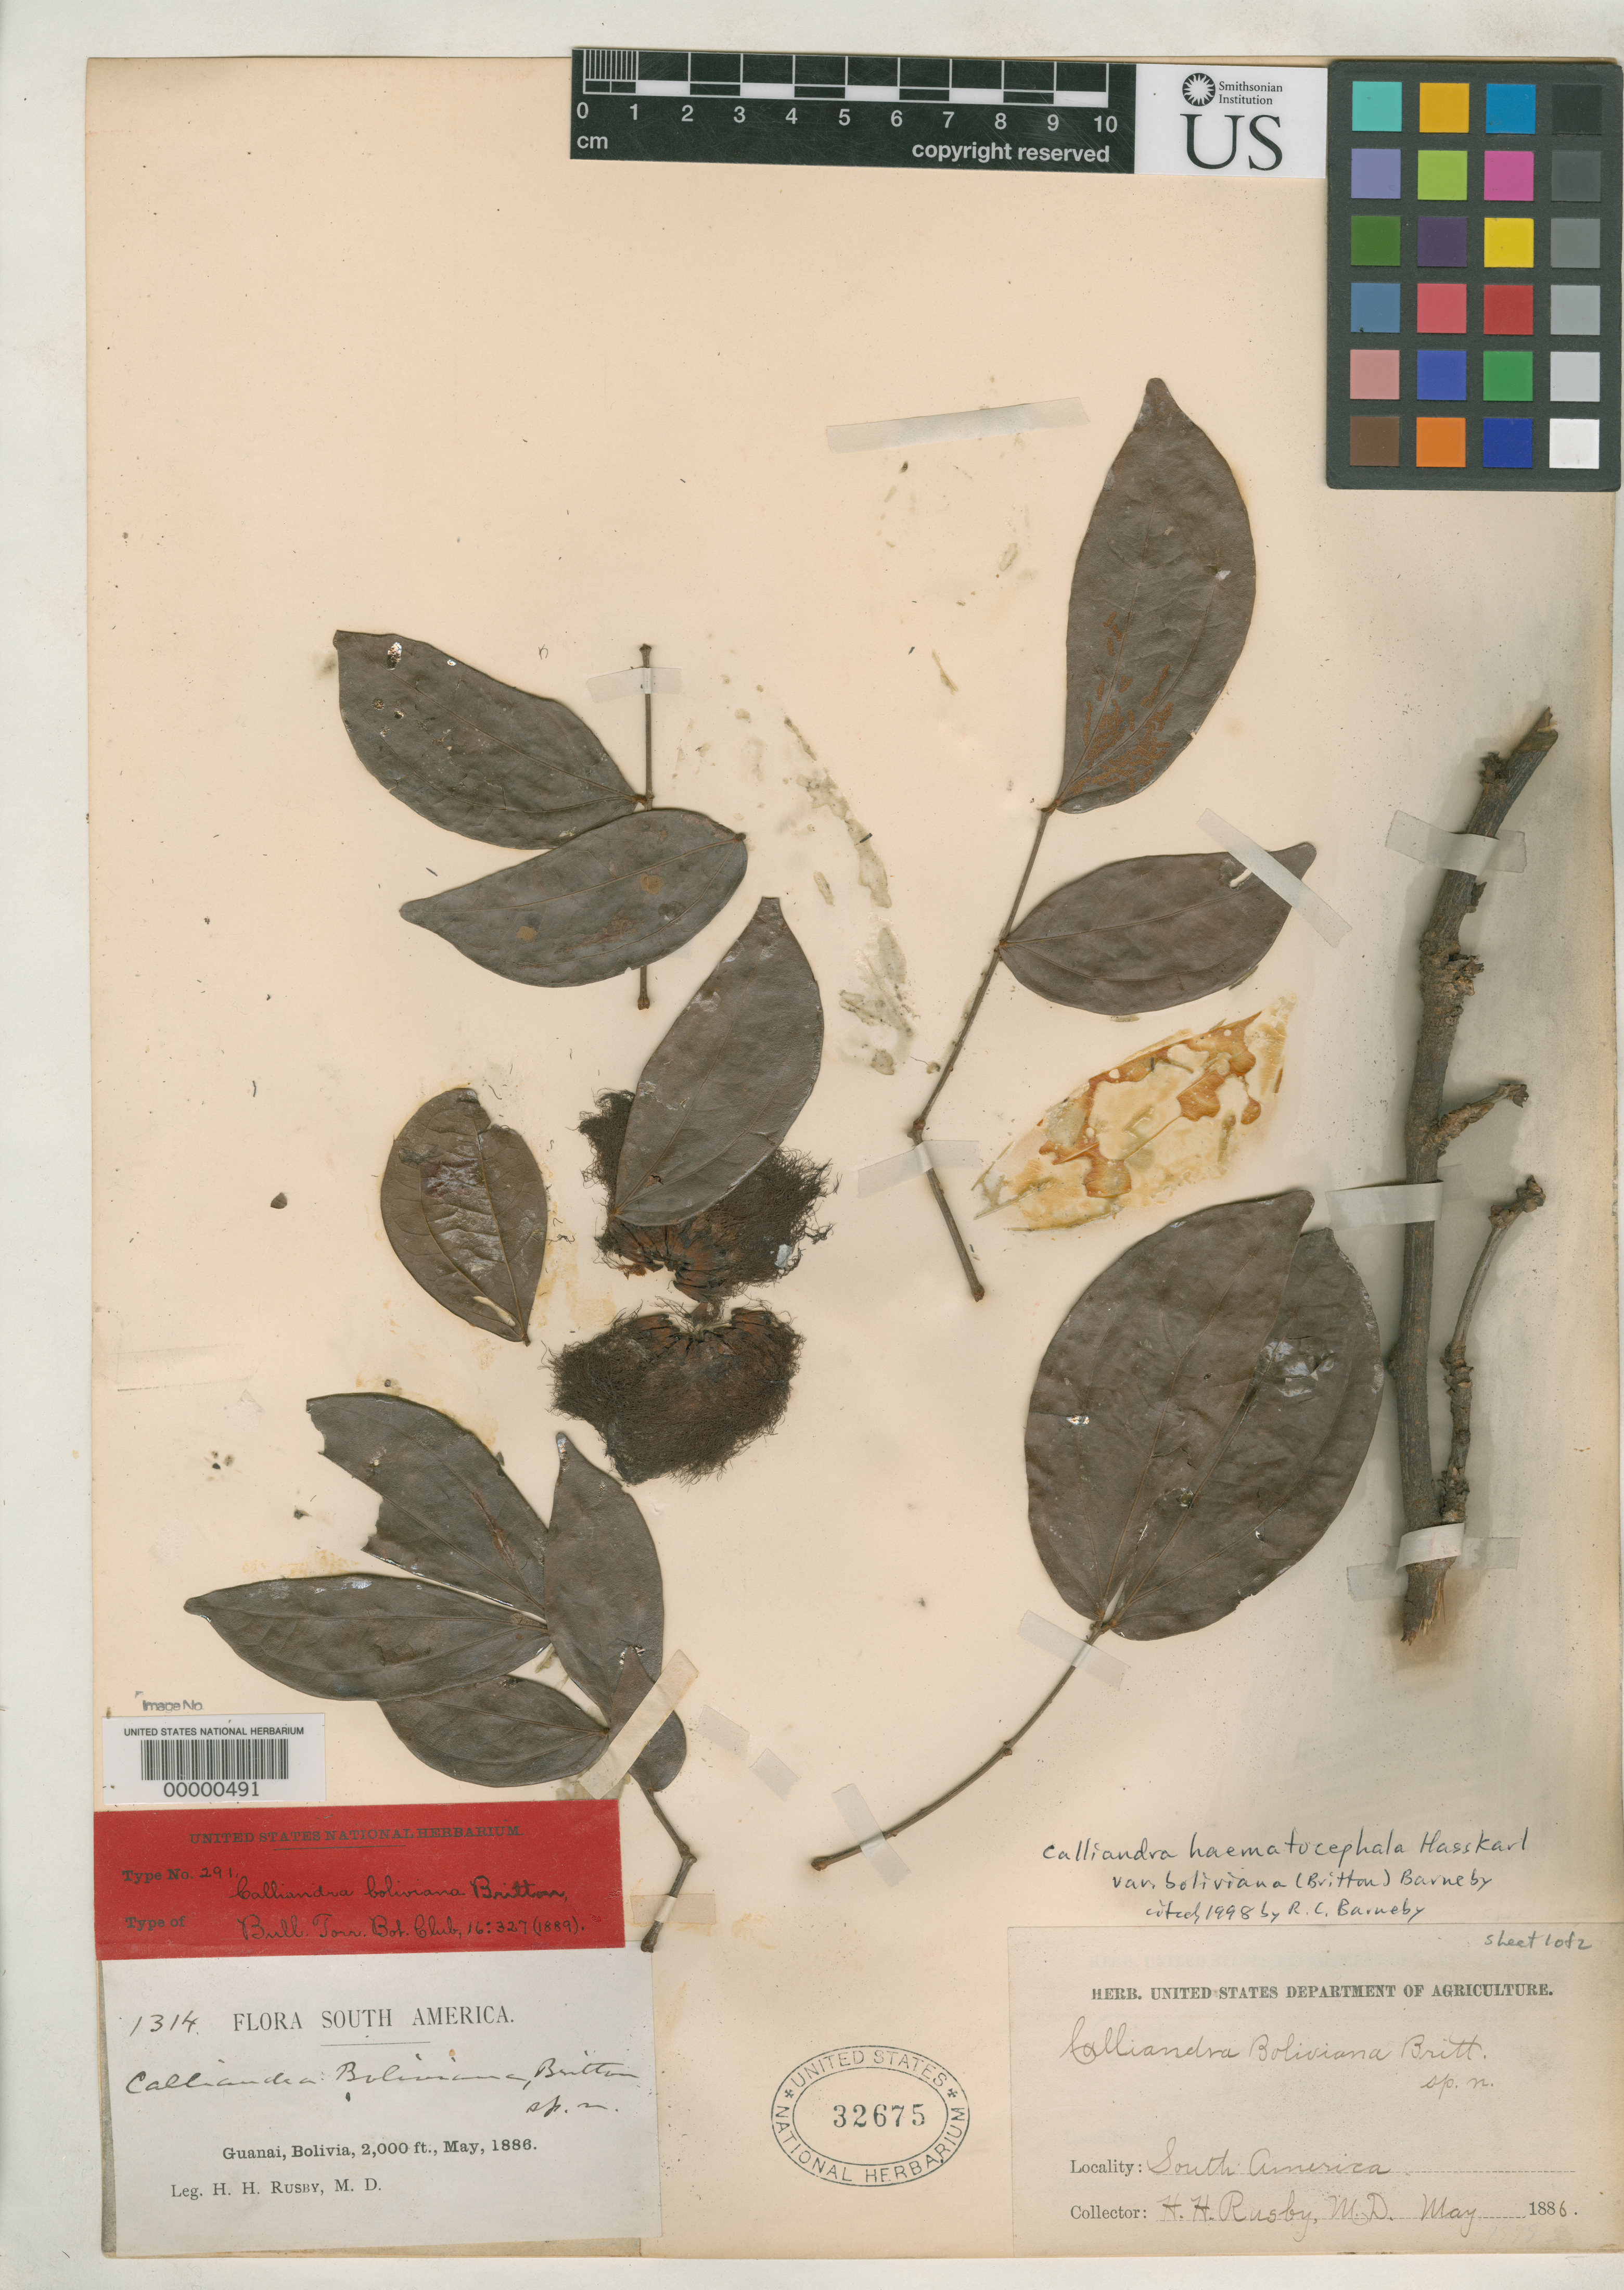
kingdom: Plantae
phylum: Tracheophyta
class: Magnoliopsida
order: Fabales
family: Fabaceae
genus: Calliandra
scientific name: Calliandra boliviana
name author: Britton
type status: Isosyntype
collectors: H. H. Rusby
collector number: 1314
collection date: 1886-05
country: Bolivia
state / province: La Páz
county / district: Larecaja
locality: Guanay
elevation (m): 610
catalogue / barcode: US 32675